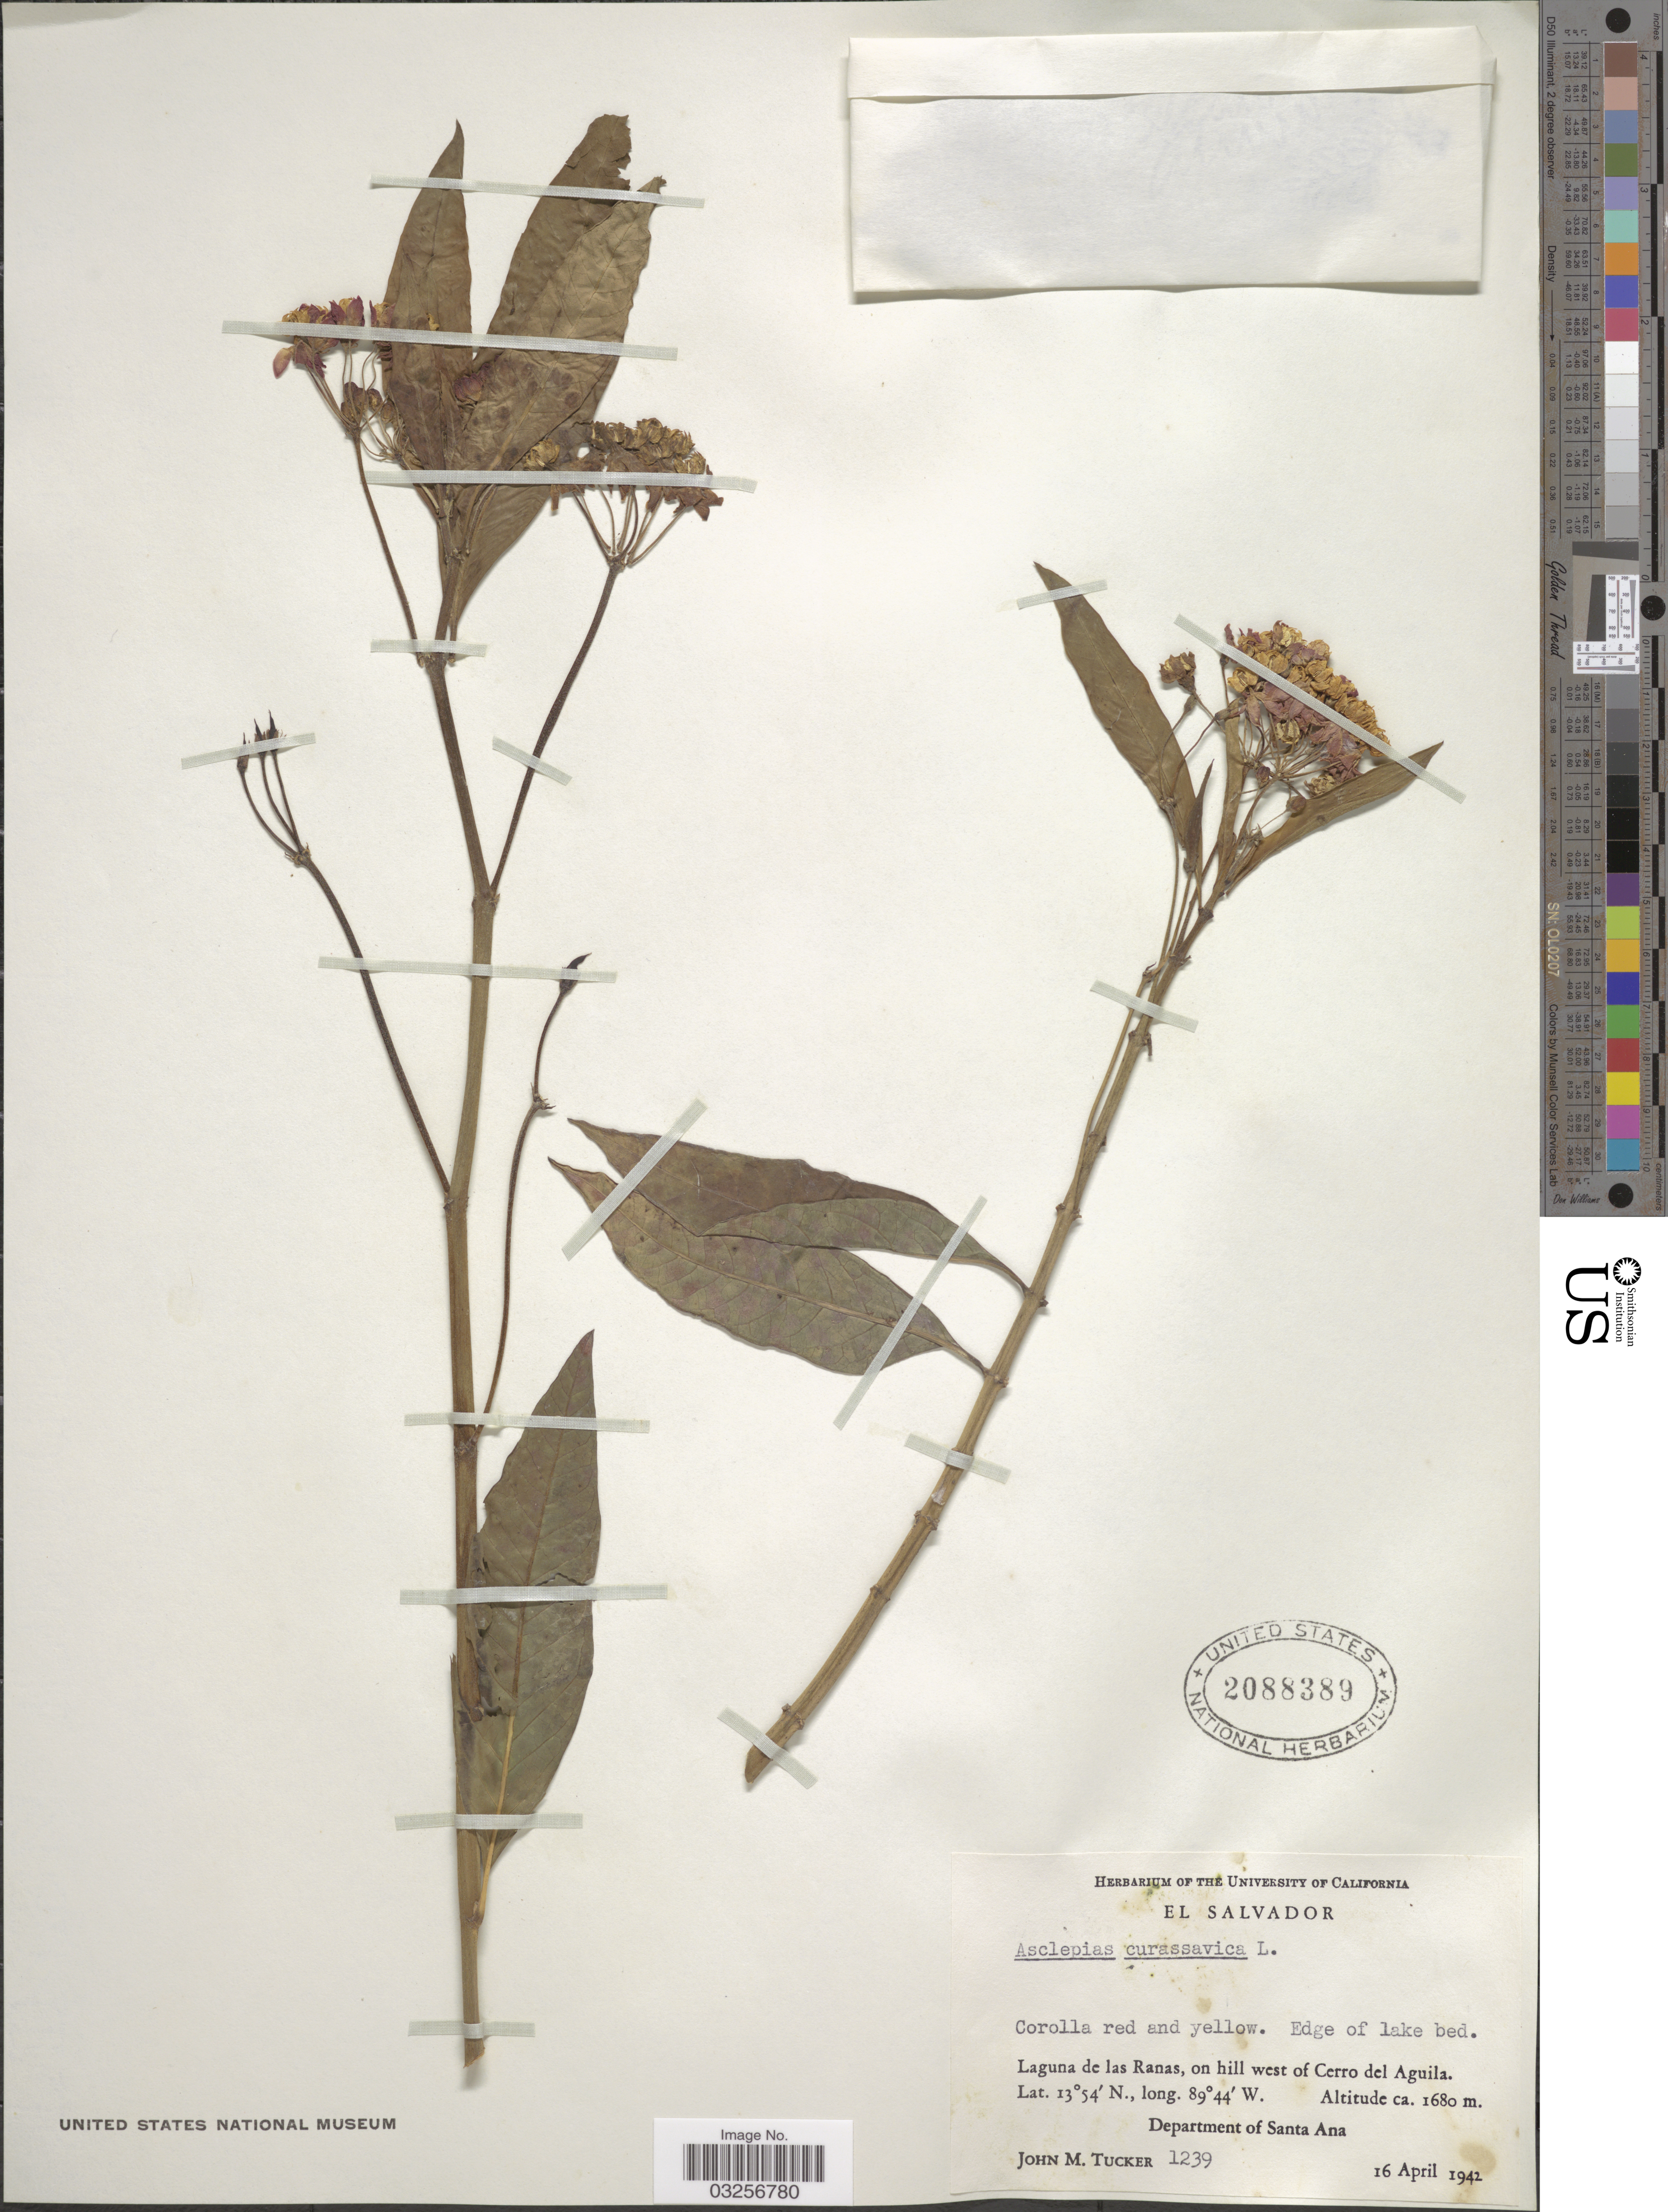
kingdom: Plantae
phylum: Tracheophyta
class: Magnoliopsida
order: Gentianales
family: Apocynaceae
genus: Asclepias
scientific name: Asclepias curassavica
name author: L.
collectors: J. M. Tucker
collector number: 1239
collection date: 1942-04-16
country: El Salvador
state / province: Santa Ana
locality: Laguna de las Ranas, on hill west of Cerro del Aguila. Department of Santa Ana.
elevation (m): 1680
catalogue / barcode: US 2088389